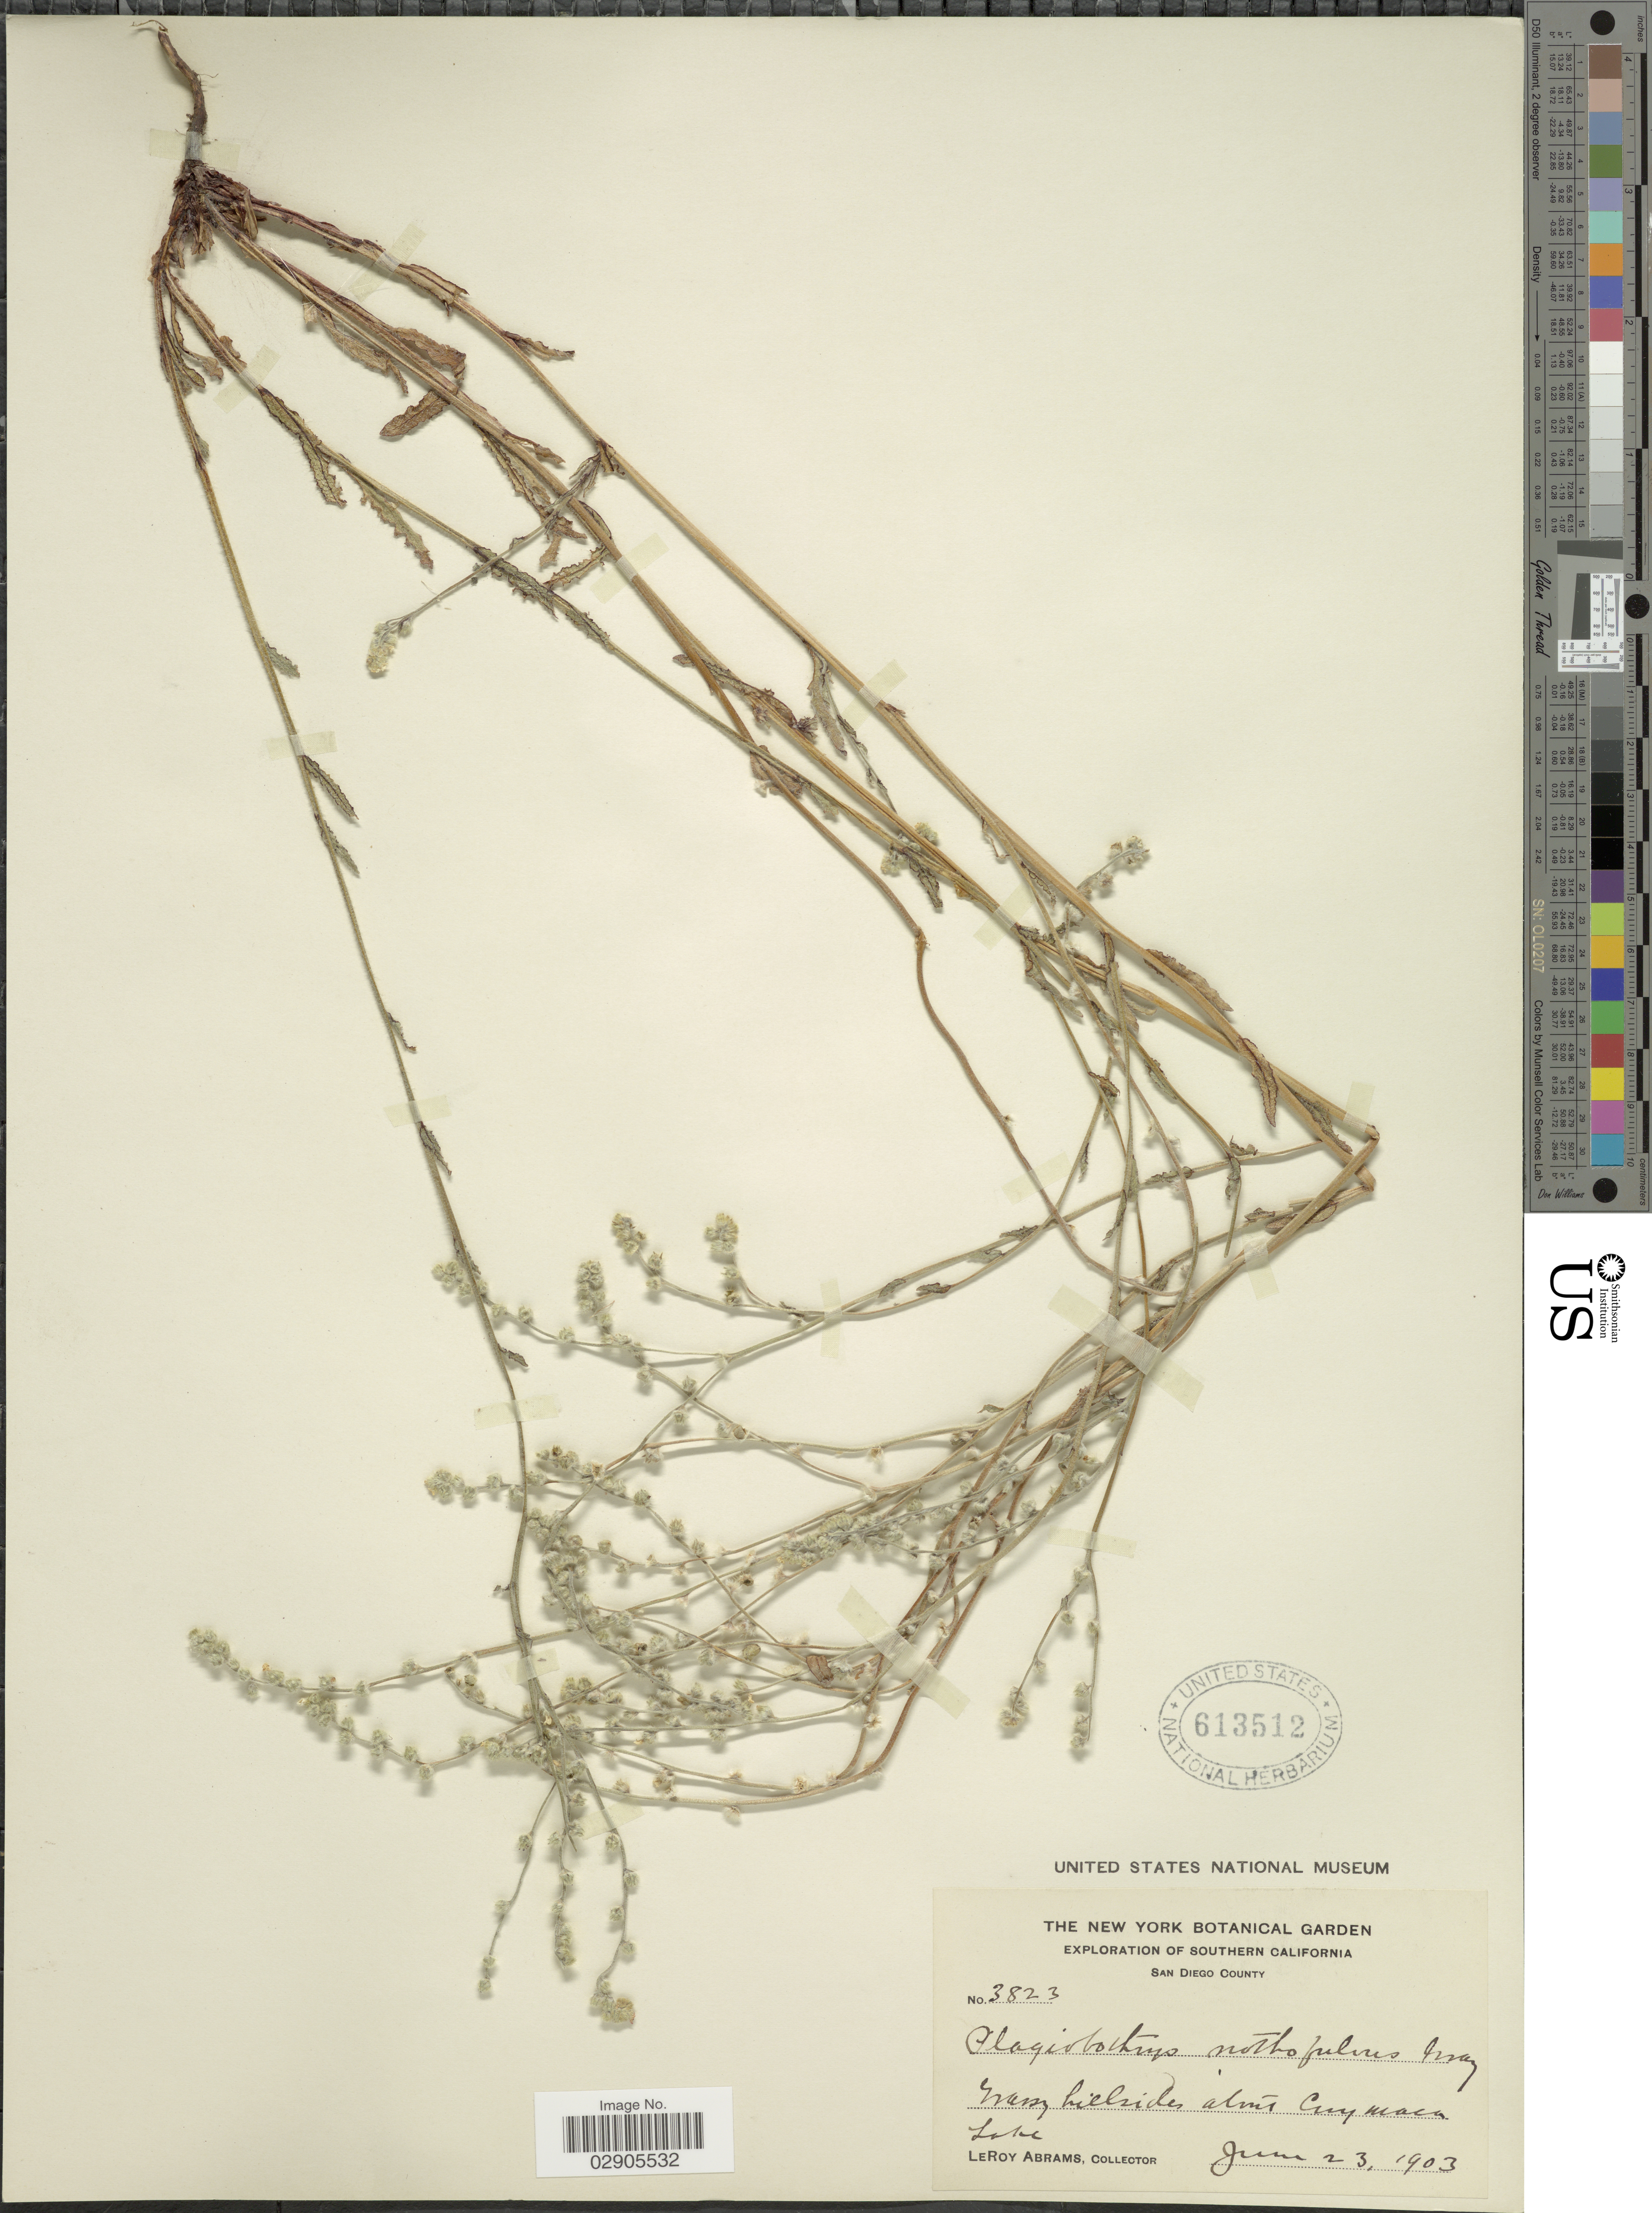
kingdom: Plantae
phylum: Tracheophyta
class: Magnoliopsida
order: Boraginales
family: Boraginaceae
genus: Plagiobothrys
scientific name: Plagiobothrys campestris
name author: Greene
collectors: L. Abrams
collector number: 3823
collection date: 1903-06-23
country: United States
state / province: California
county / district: San Diego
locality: Southern California. San Diego County. Grassy hillside along Cuyamaca Lake.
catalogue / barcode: US 613512